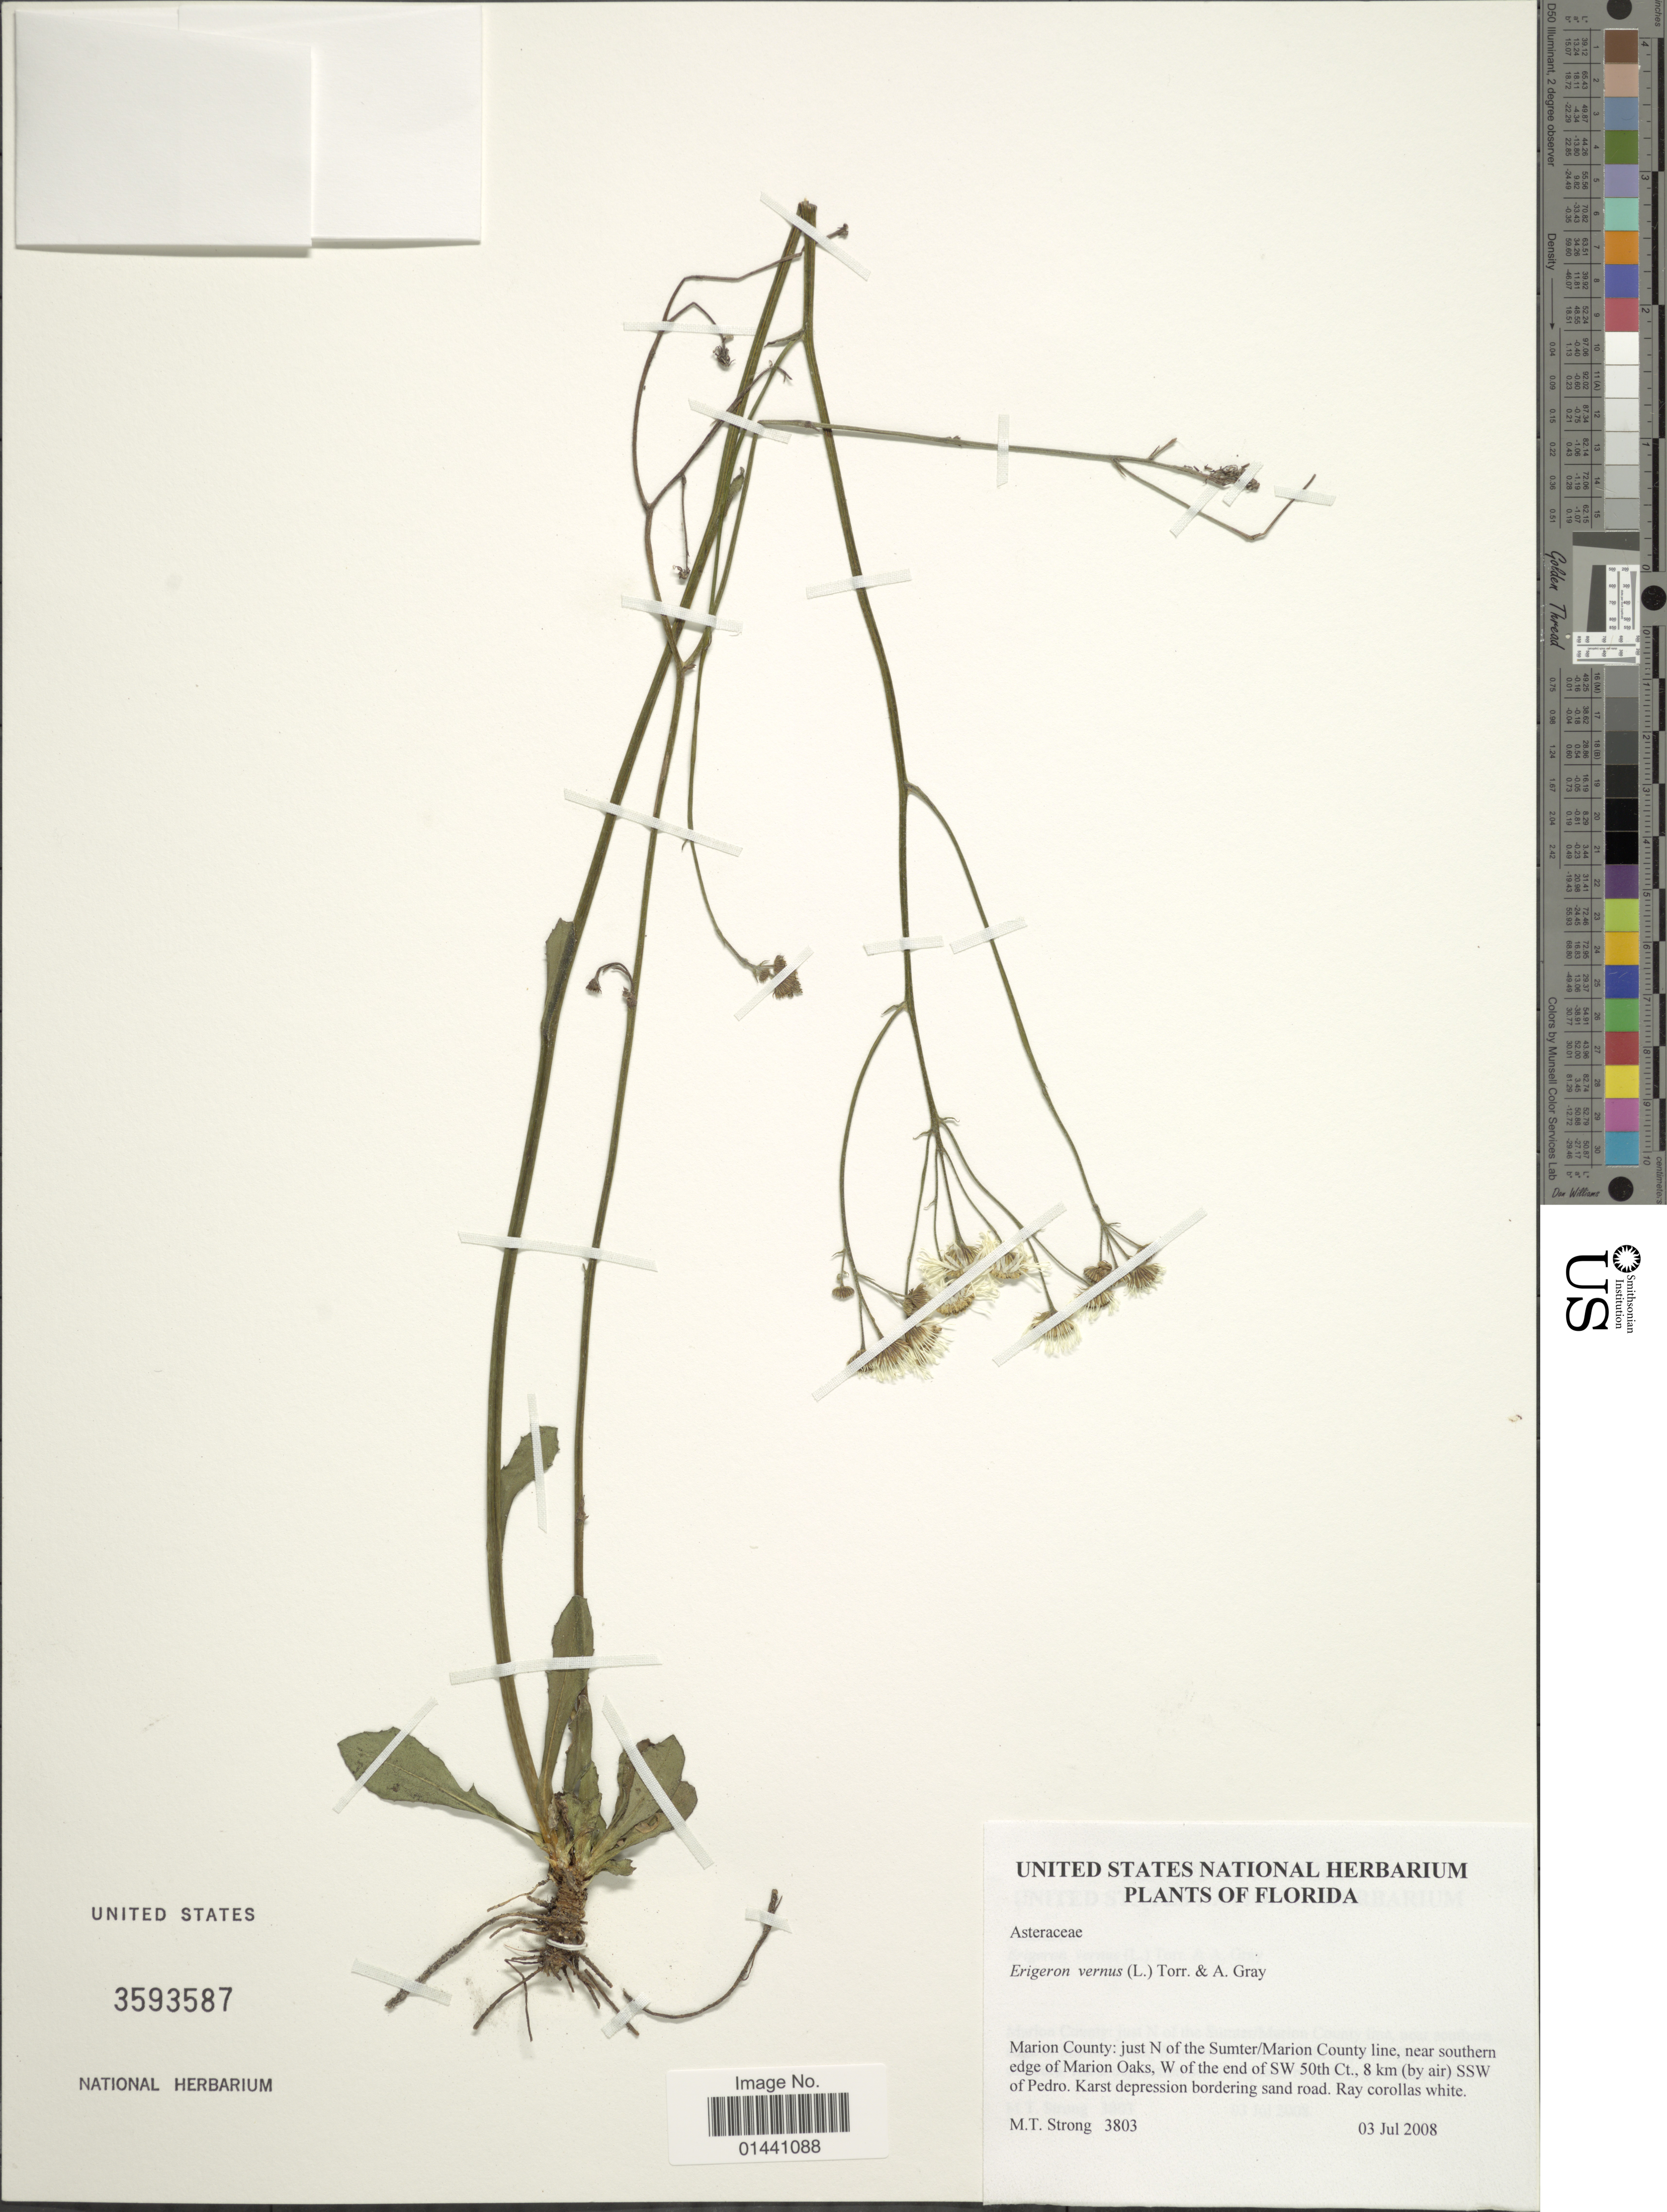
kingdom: Plantae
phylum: Tracheophyta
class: Magnoliopsida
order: Asterales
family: Asteraceae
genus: Erigeron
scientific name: Erigeron vernus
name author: (L.) Torr. & A. Gray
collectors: M. T. Strong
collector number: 3803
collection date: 2008-07-03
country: United States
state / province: Florida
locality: Marion County: just N of the Sumter/ Marion County line, near southern edge of Marion Oaks, W of the end of SW 50th Ct., 8 km 9by air) SSW of Pedro, Karst depression bordering sand road.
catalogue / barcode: US 3593587